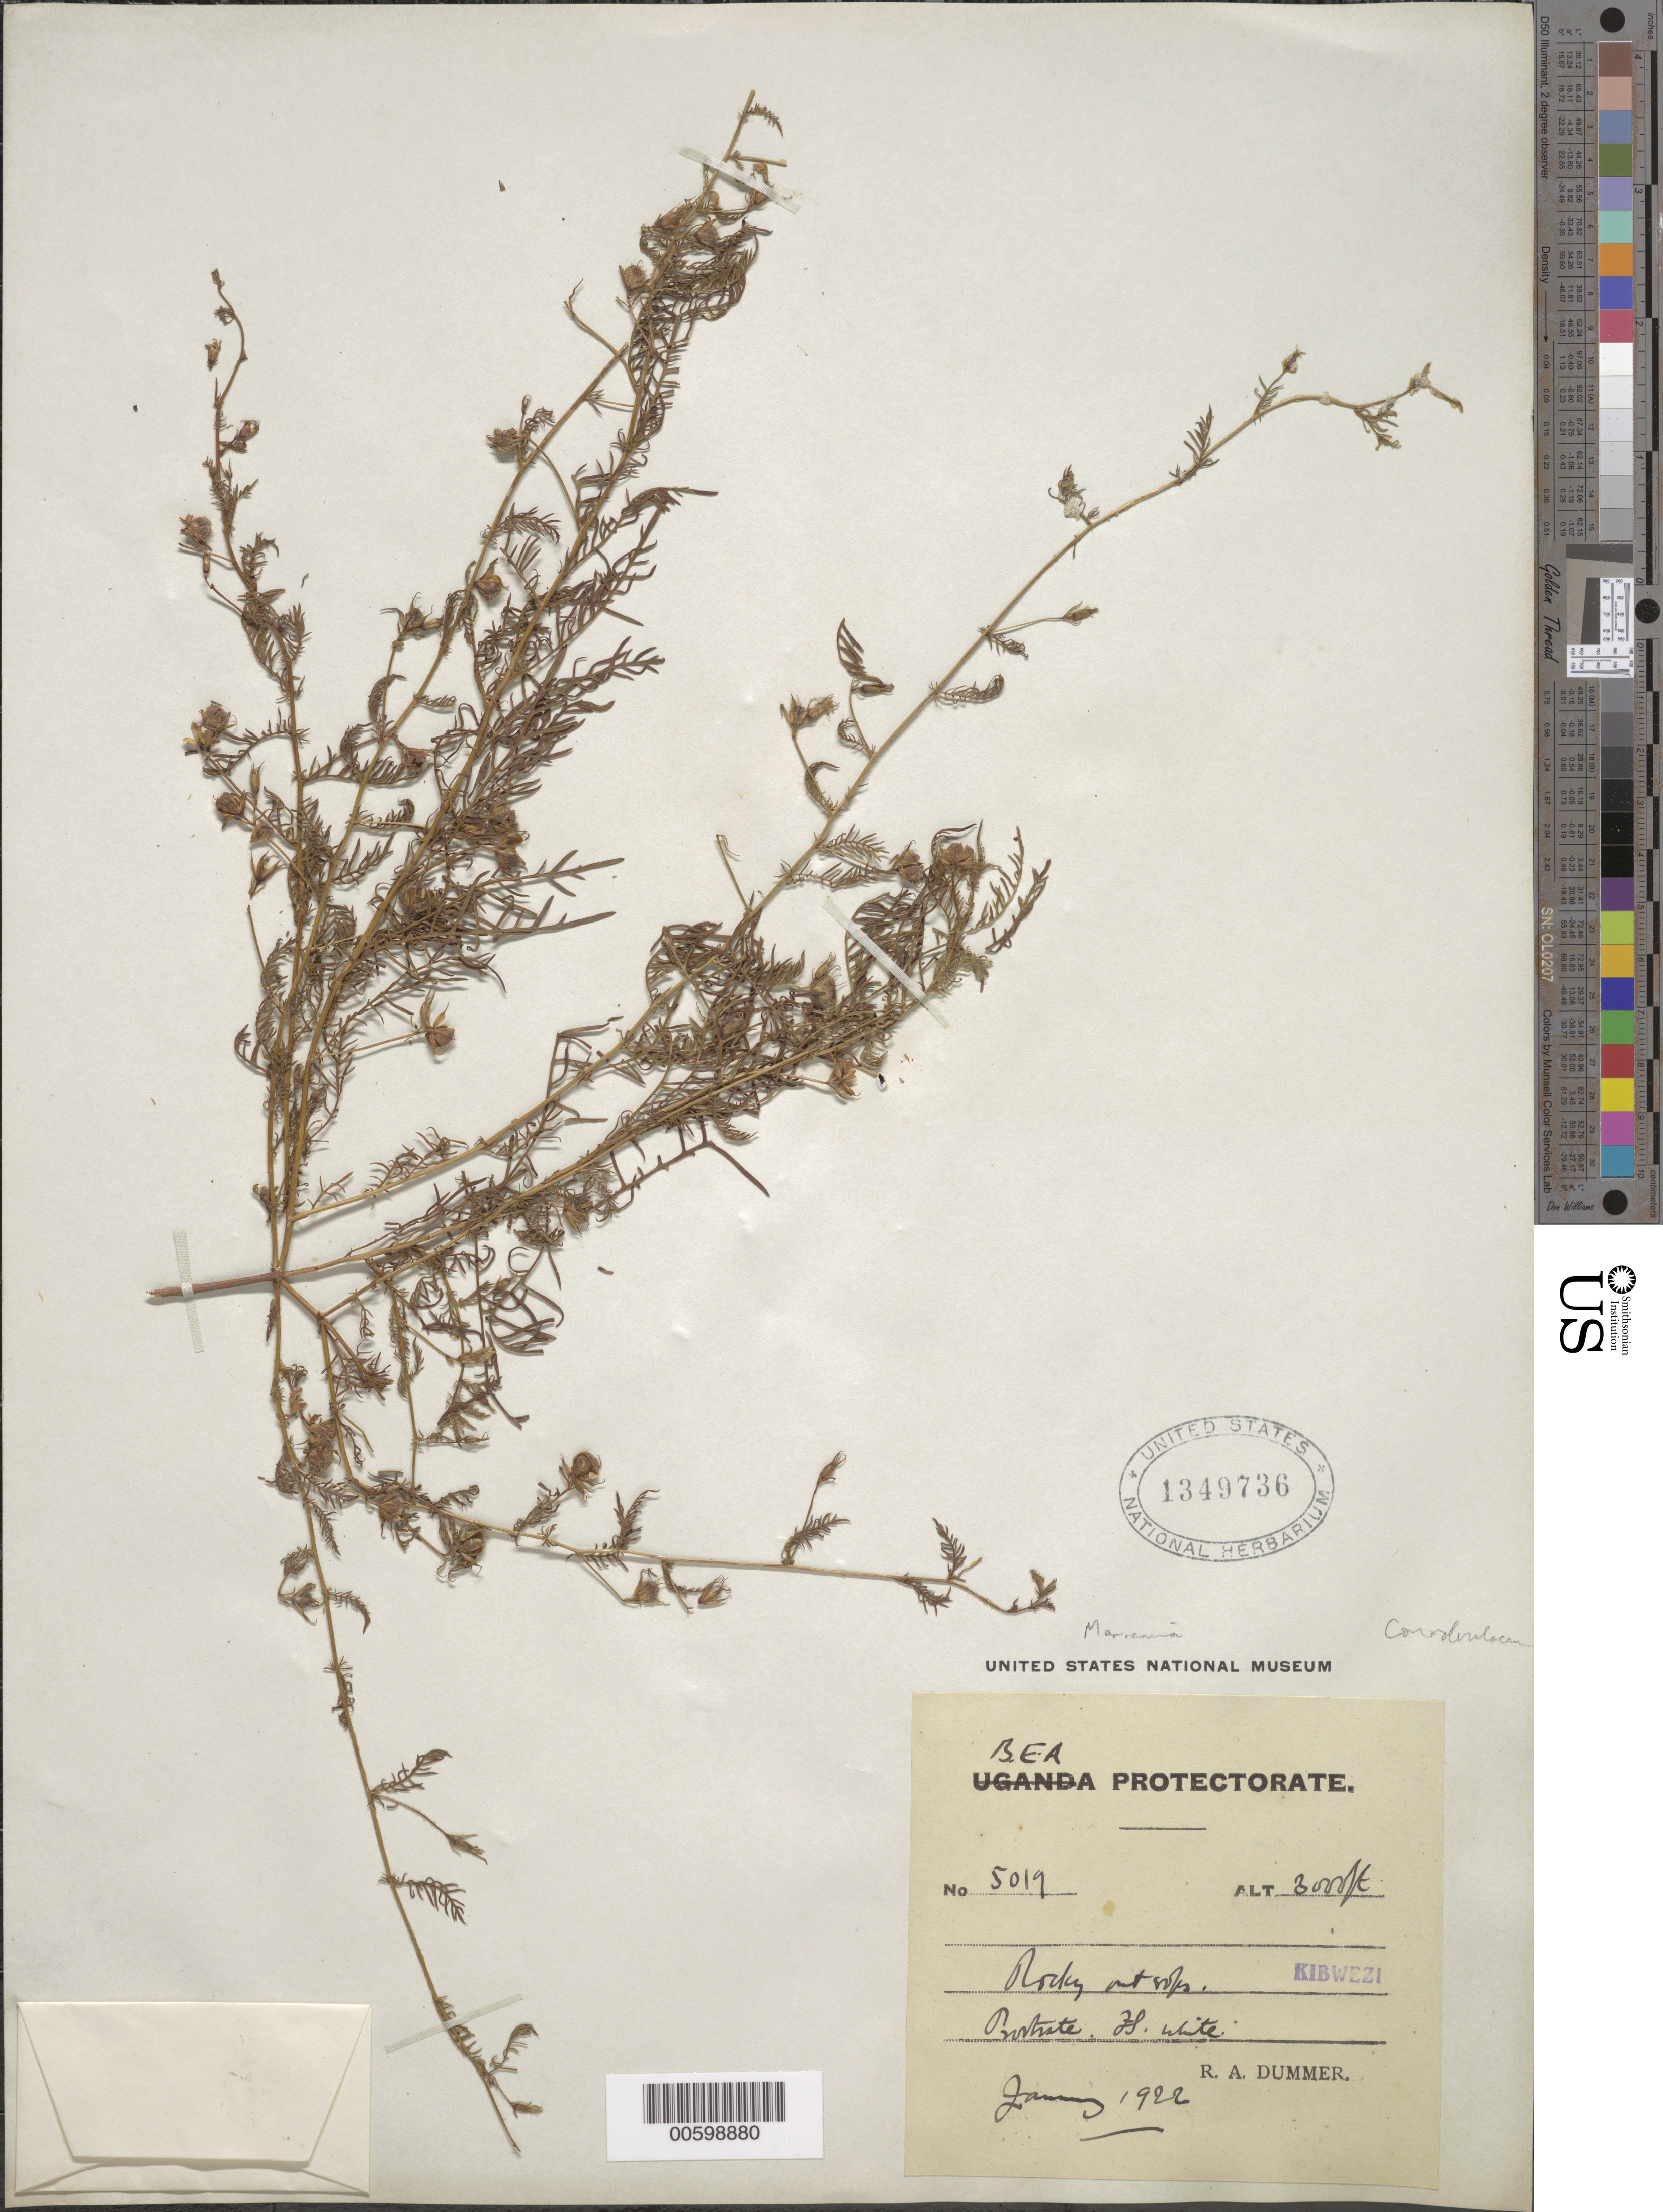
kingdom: Plantae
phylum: Tracheophyta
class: Magnoliopsida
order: Solanales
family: Convolvulaceae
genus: Xenostegia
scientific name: Xenostegia tridentata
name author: (L.) D.F. Austin & Staples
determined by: Staples, G. W.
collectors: R. Dümmer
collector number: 5019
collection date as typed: Jan 1922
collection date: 1922-01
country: Kenya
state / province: Kitui / Makueni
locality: Kibwezi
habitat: Rocky outsops, prostute, fl. white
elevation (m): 914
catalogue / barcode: US 1349736